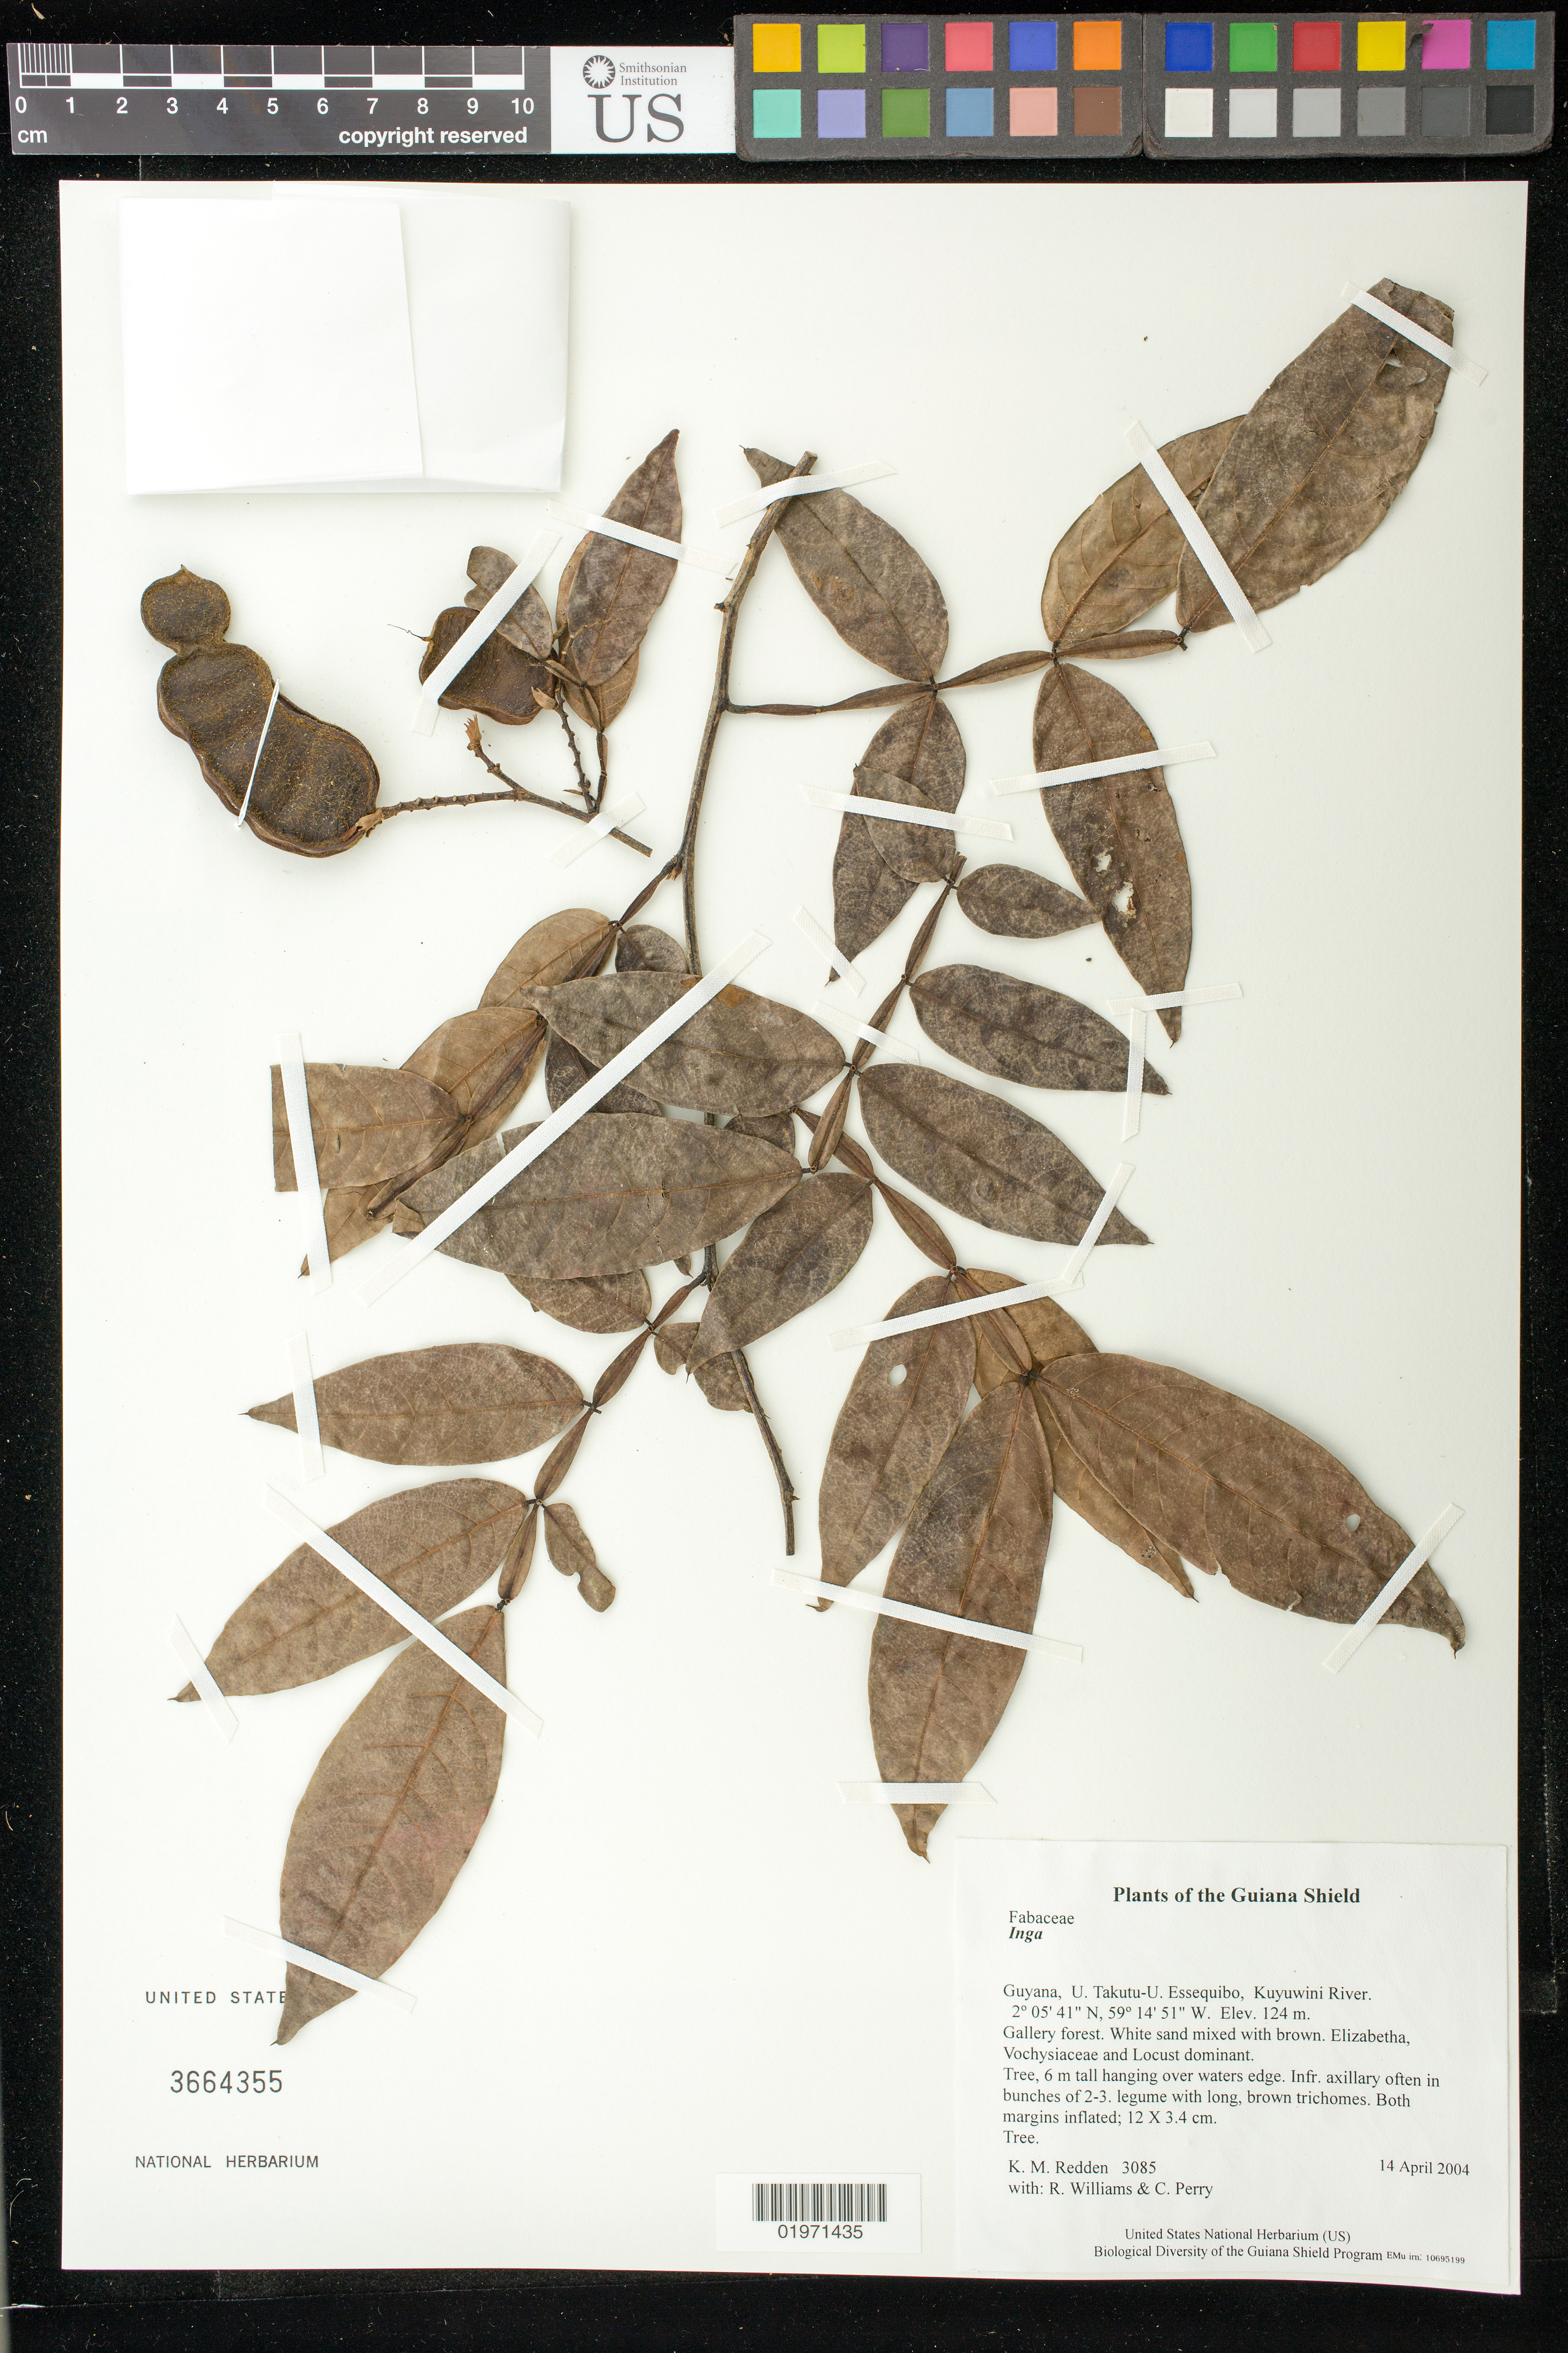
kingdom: Plantae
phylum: Tracheophyta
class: Magnoliopsida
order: Fabales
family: Fabaceae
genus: Inga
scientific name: Inga sp.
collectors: K. M. Redden, R. Williams & C. Perry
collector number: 3085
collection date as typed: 14 April 2004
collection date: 2004-04-14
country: Guyana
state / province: U. Takutu-U. Essequibo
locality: Kuyuwini River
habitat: Gallery forest. White sand mixed with brown. Elizabetha, Vochysiaceae and Locust dominant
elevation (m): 124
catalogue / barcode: US 3664355